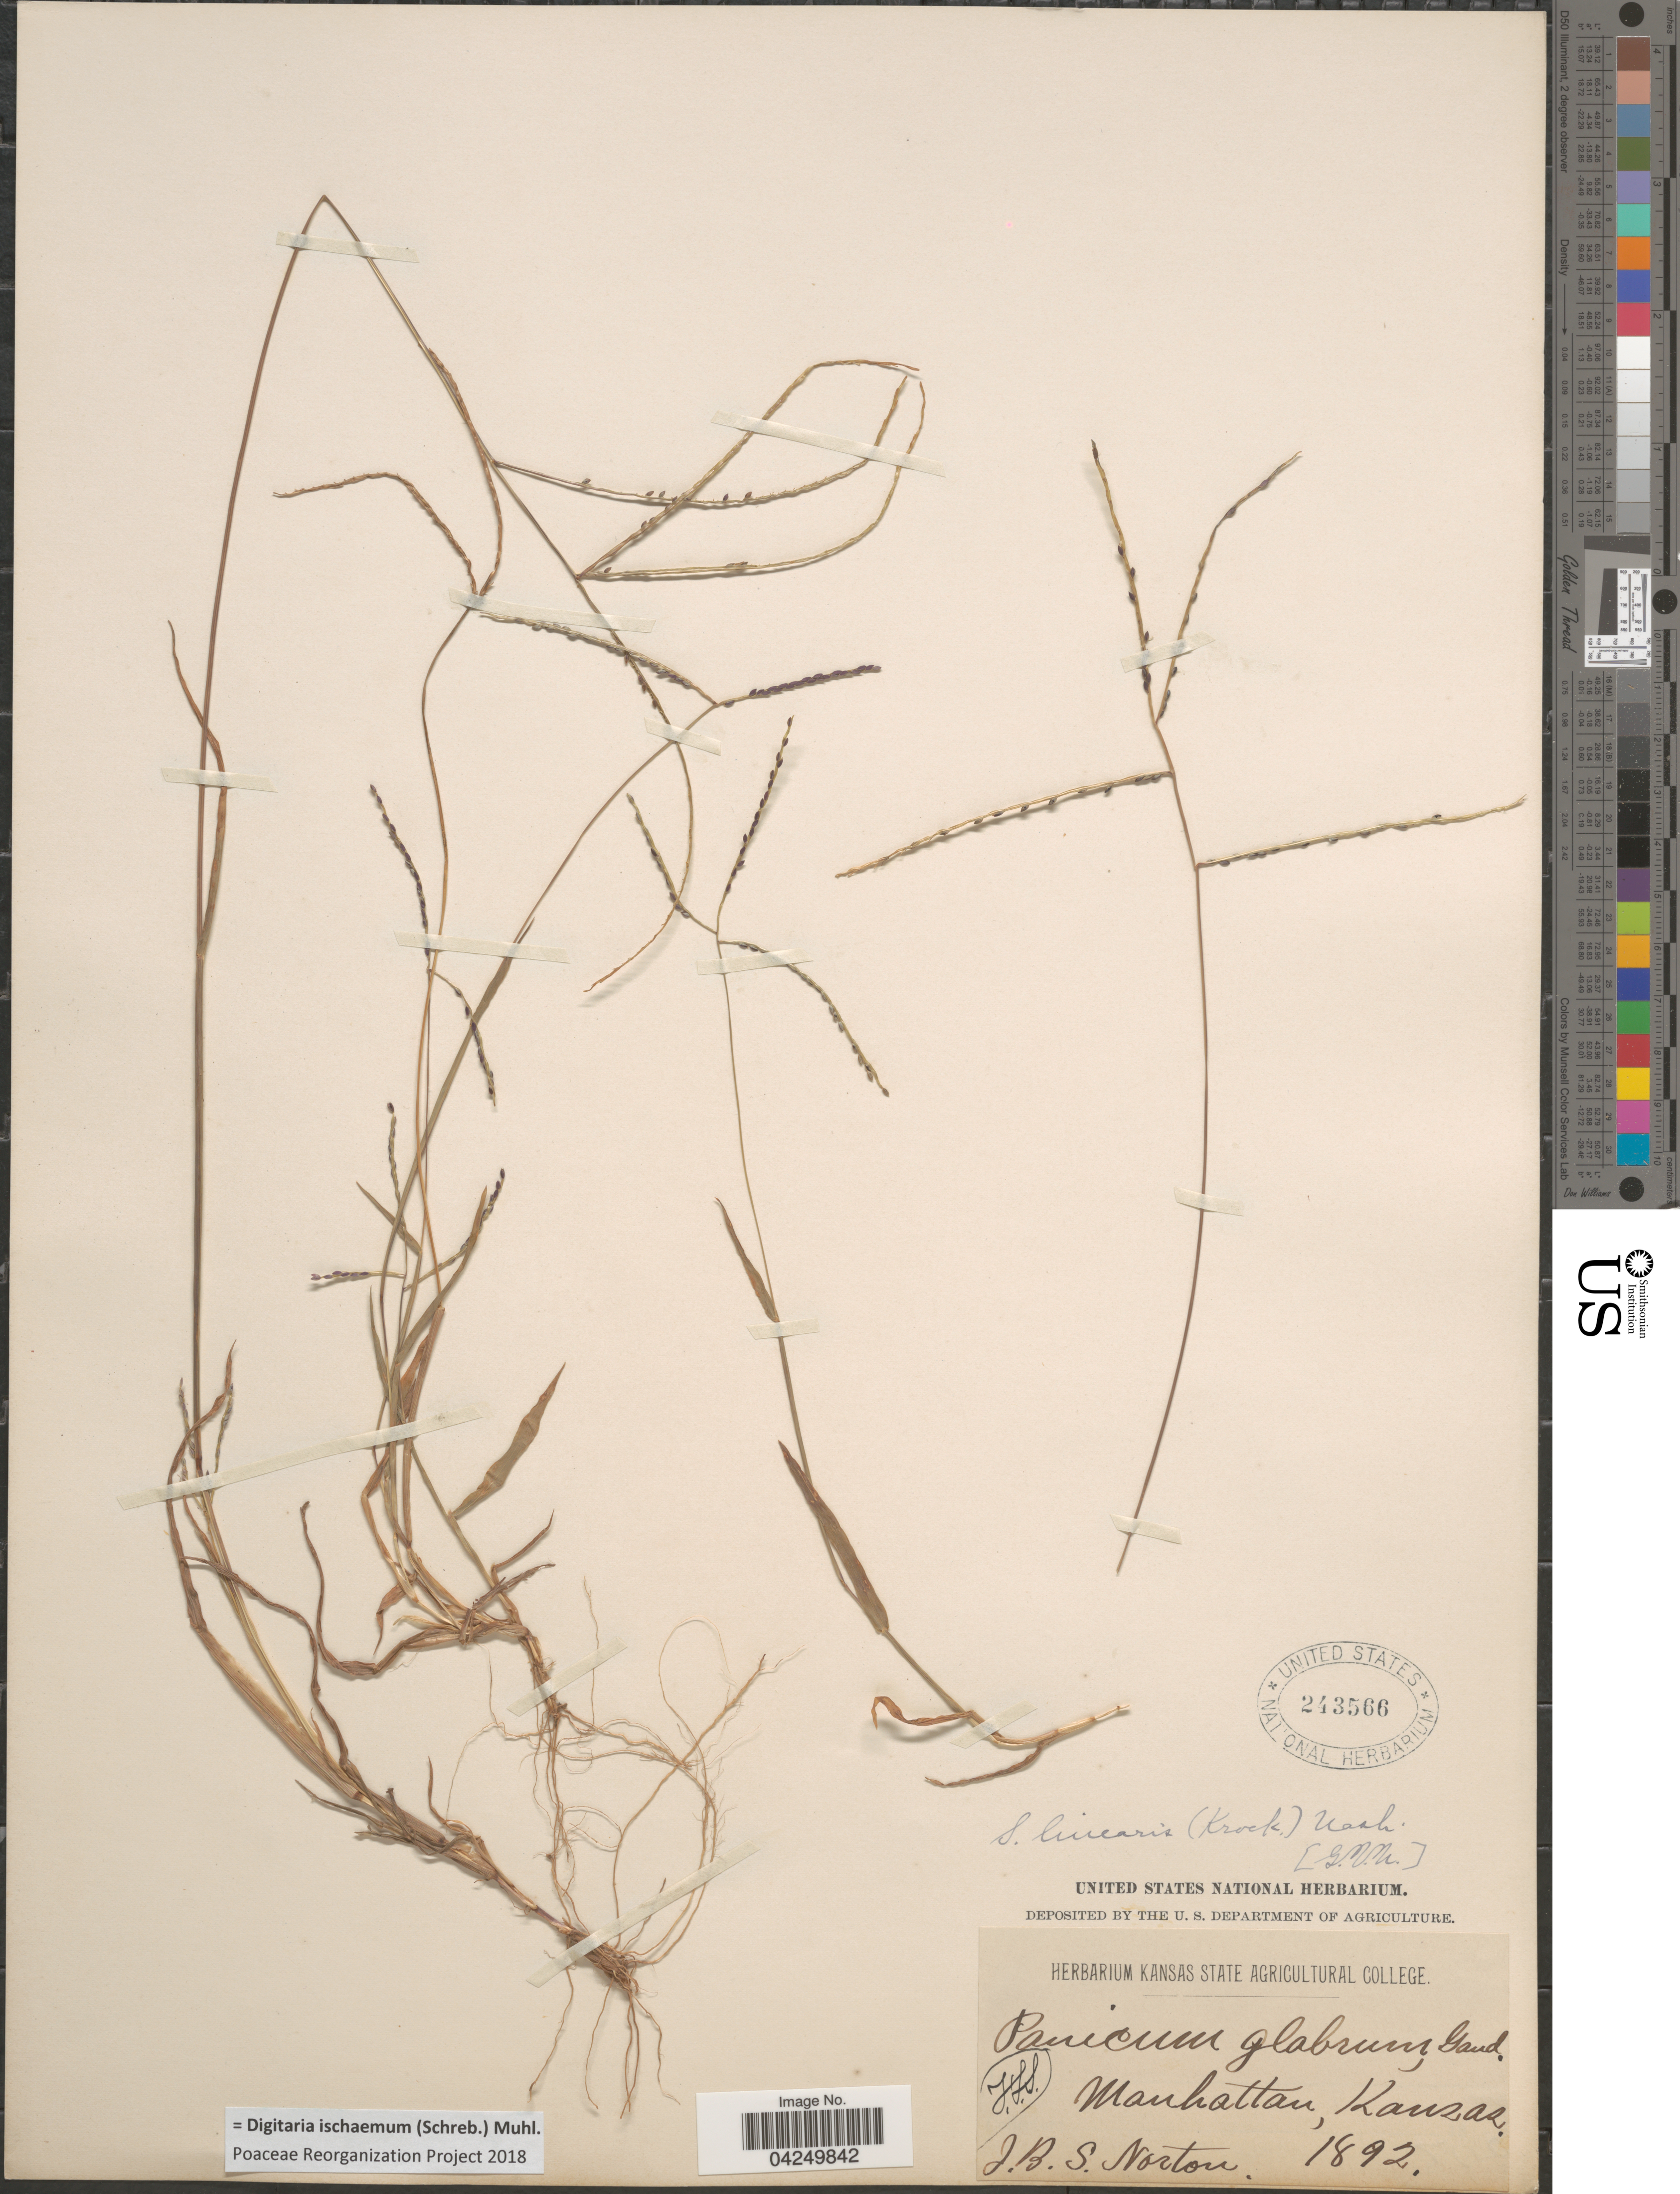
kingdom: Plantae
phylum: Tracheophyta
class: Liliopsida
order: Poales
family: Poaceae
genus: Digitaria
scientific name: Digitaria ischaemum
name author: (Schreber) Schreber ex Muhl.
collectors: J. B. S. Norton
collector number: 6687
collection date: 1892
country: United States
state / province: Kansas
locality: Manhattan.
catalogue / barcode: US 243566